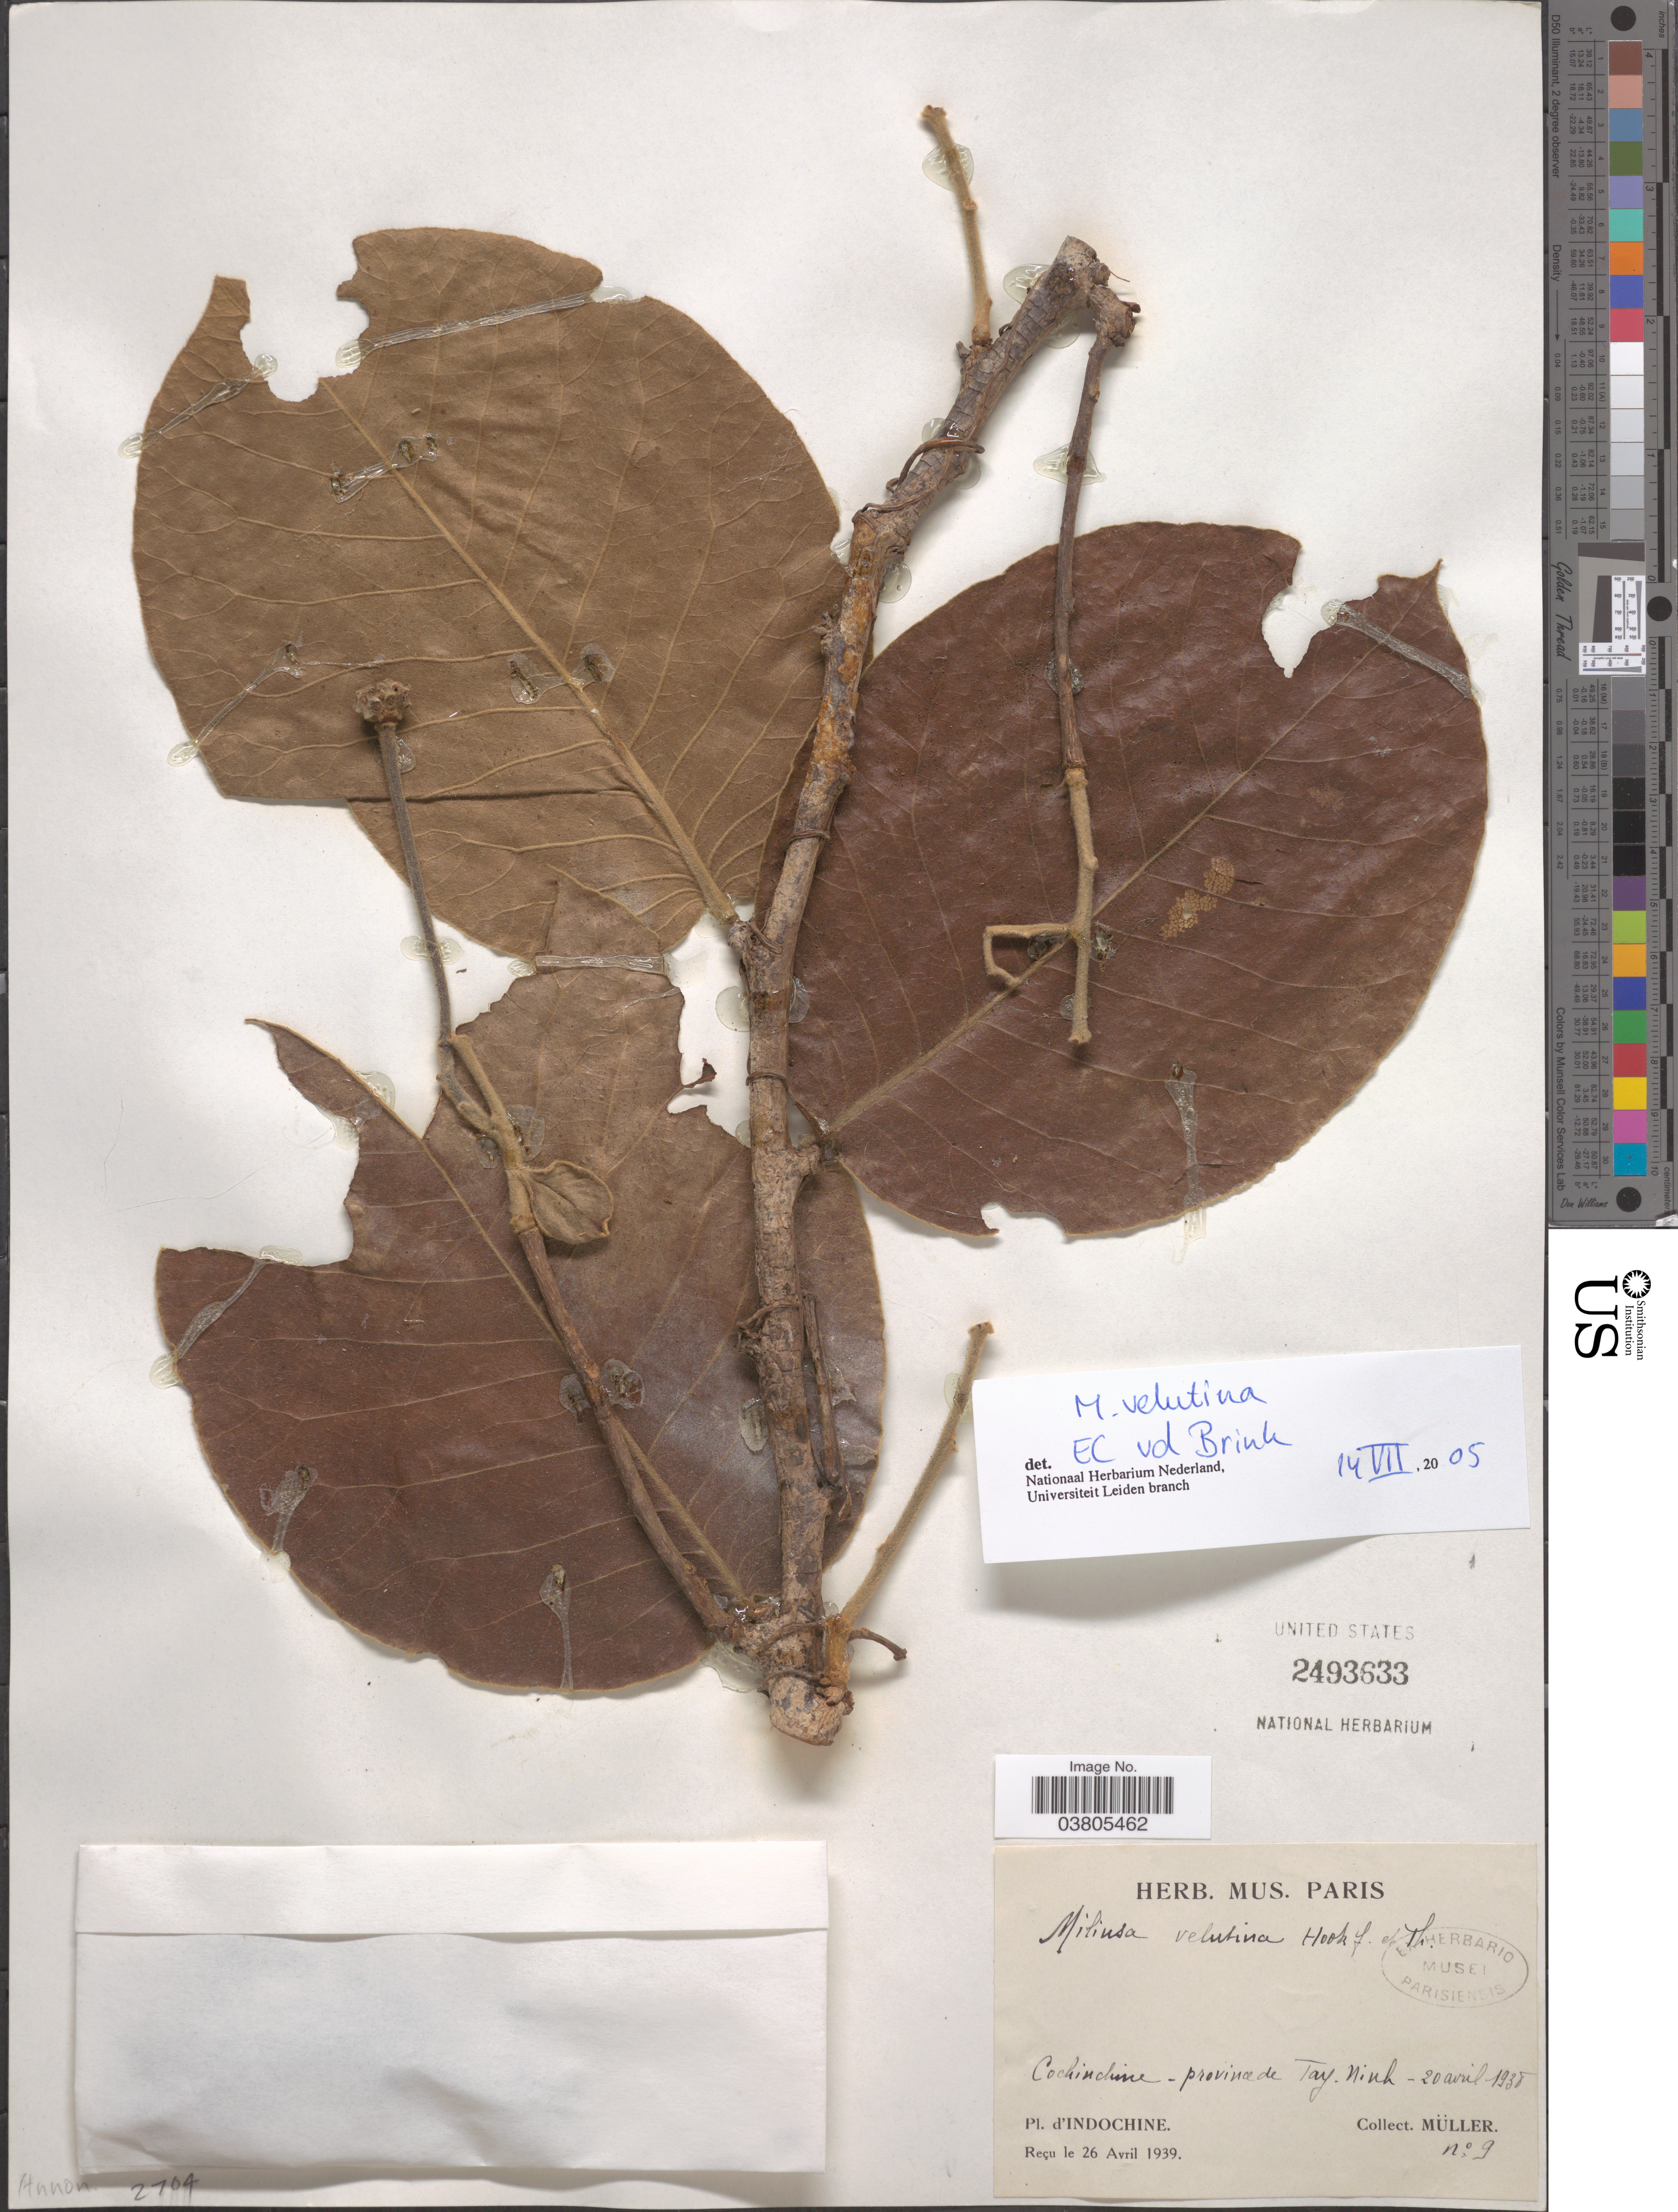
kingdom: Plantae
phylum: Tracheophyta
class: Magnoliopsida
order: Magnoliales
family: Annonaceae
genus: Miliusa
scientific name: Miliusa velutina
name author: Hook. f. & Thoms.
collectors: -- Müller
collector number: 9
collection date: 1938-04-20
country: Vietnam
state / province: Tay Ninh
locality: Cochinchine. Pl. d'Indochine.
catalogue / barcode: US 2493633